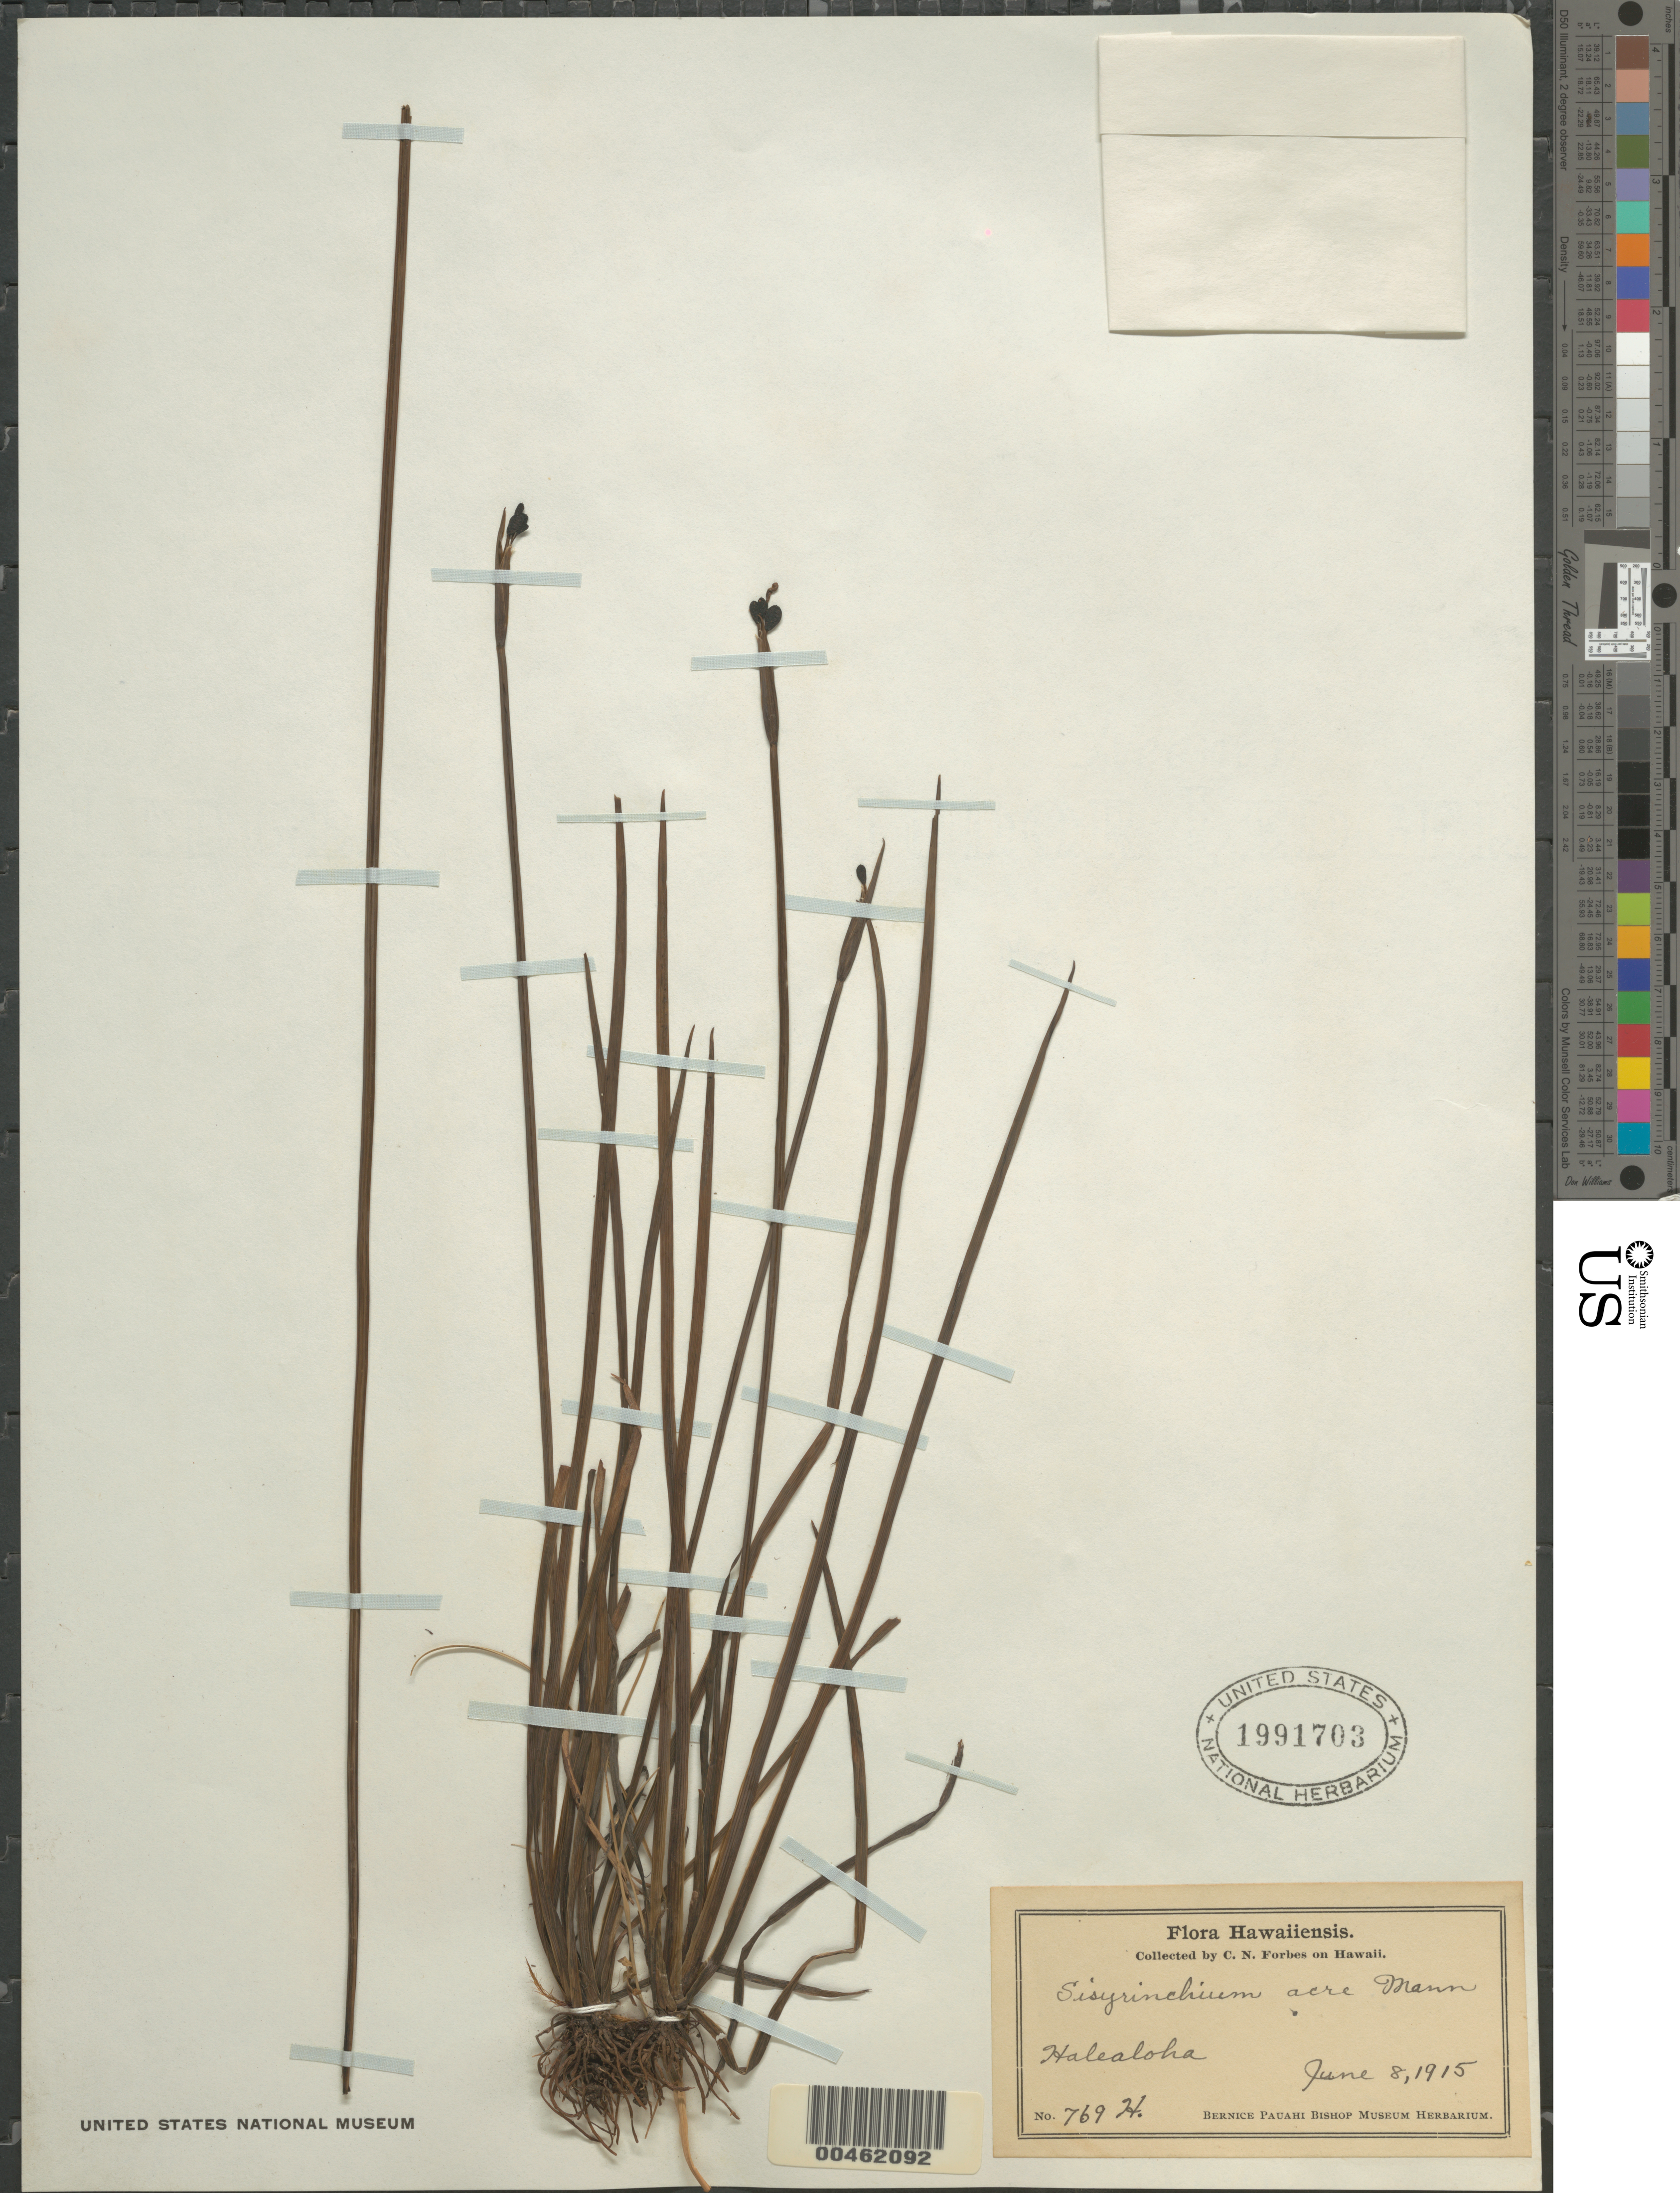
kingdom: Plantae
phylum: Tracheophyta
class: Liliopsida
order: Asparagales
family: Iridaceae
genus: Sisyrinchium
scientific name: Sisyrinchium acre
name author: H. Mann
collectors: C. N. Forbes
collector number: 769.H.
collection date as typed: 8 Jun 1915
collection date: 1915-06-08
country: United States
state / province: Hawaii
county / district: Hawaii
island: Hawaii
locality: Halealoha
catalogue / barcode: US 1991703